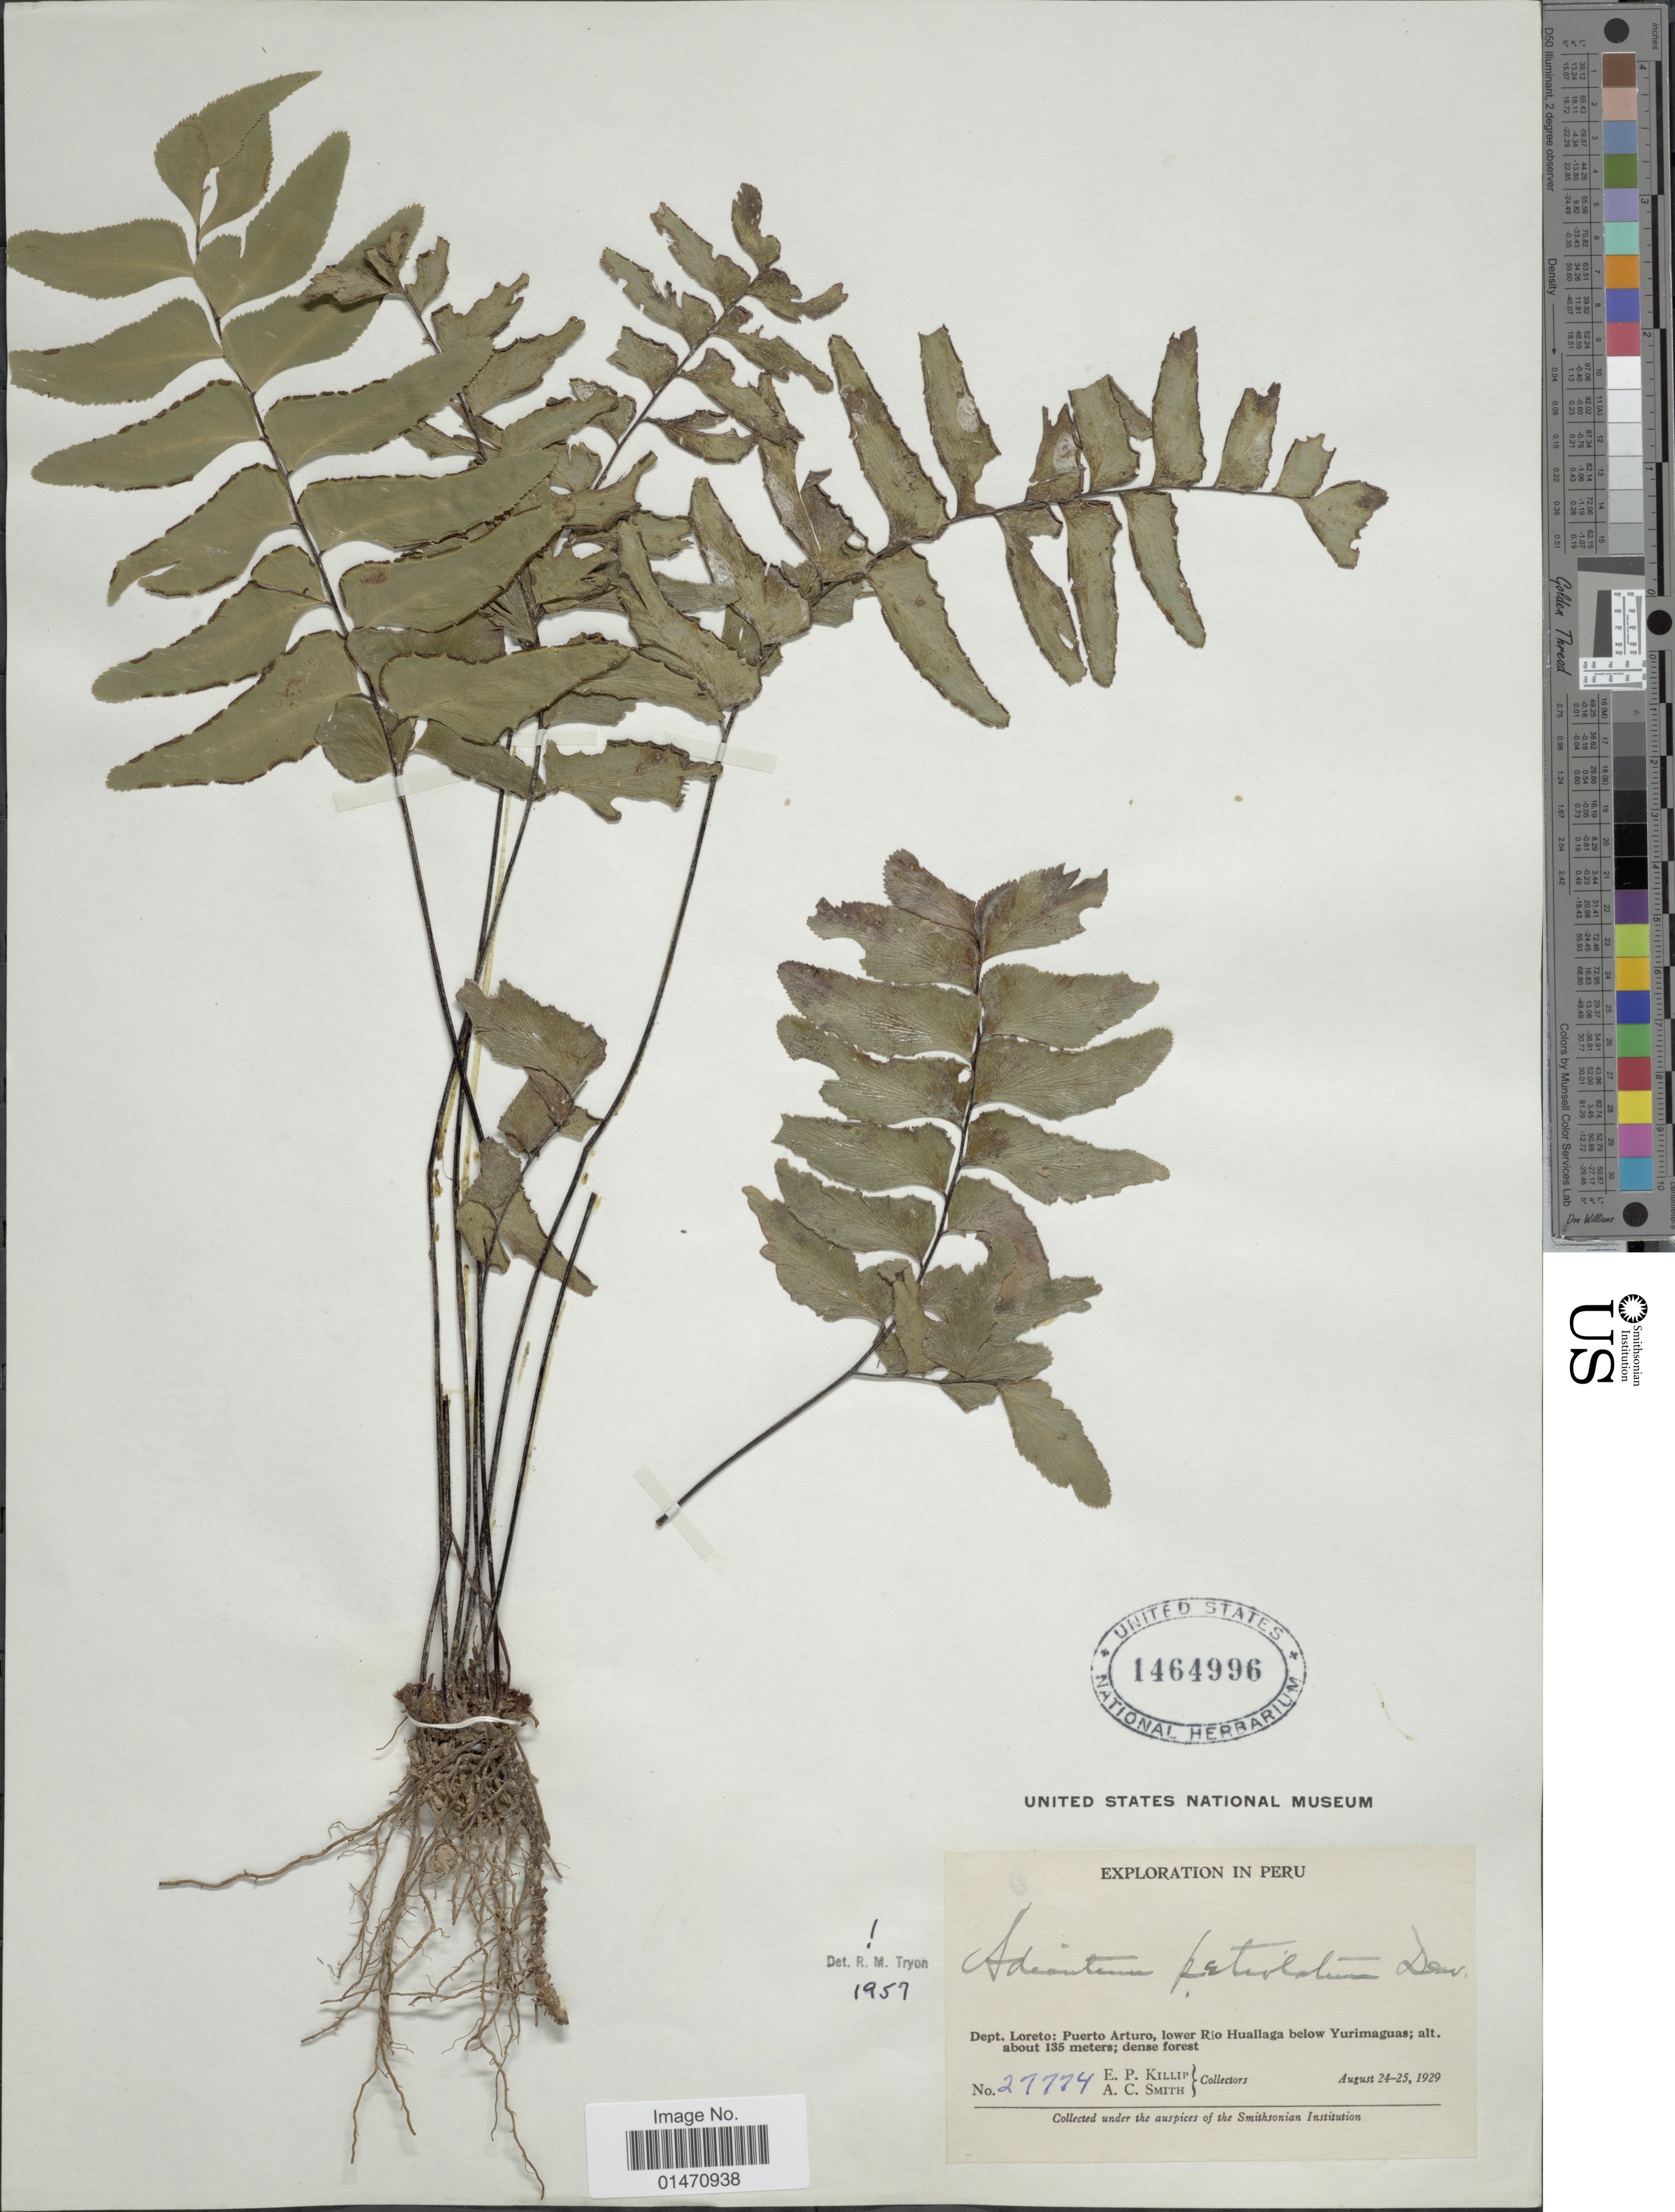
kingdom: Plantae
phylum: Tracheophyta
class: Polypodiopsida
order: Polypodiales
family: Pteridaceae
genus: Adiantum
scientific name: Adiantum petiolatum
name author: Desv.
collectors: E. P. Killip & A. C. Smith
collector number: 27774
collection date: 1929-08-24/1929-08-25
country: Peru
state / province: Loreto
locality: Dept. Loreto: Puerto Arturo, lower Rio Huallaga below Yurimaguas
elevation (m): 135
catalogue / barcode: US 1464996